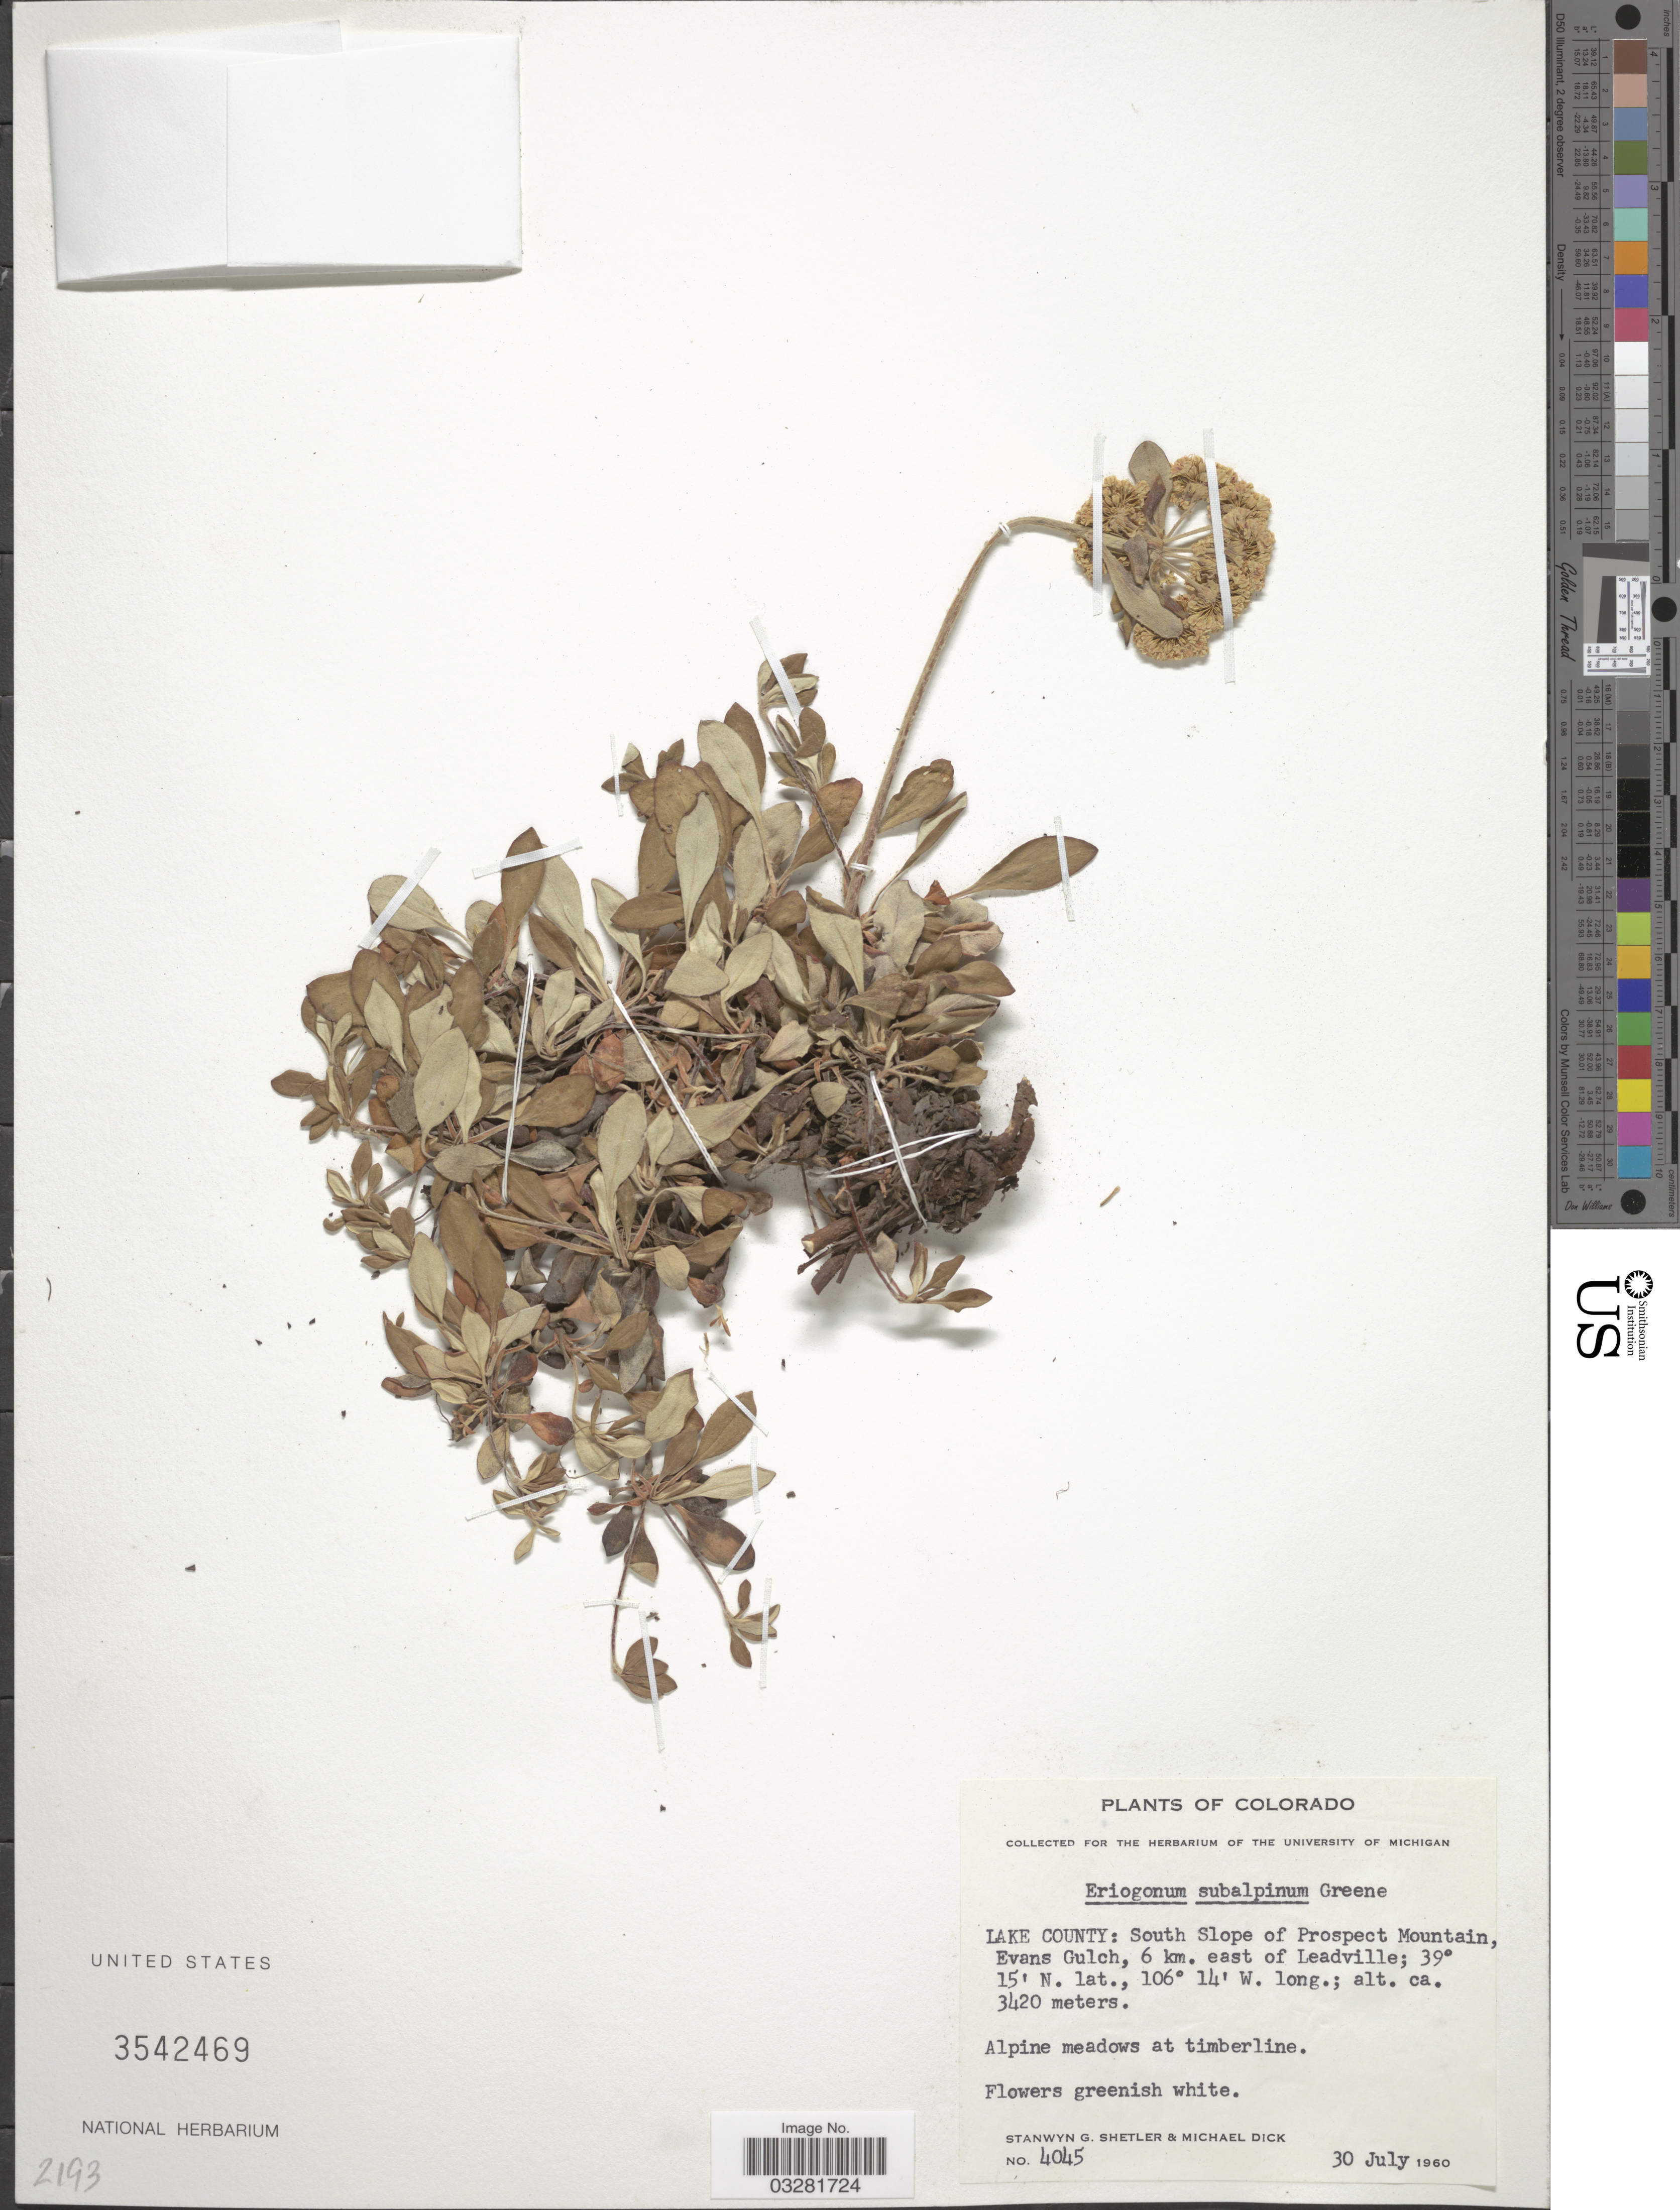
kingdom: Plantae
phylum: Tracheophyta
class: Magnoliopsida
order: Caryophyllales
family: Polygonaceae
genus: Eriogonum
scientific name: Eriogonum umbellatum var. subalpinum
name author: M.E. Jones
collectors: S. Shetler & M. Dick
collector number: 4045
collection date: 1960-07-30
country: United States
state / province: Colorado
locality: Lake County: South slope of Prospect Mountain, Evans Gulch, 6 km. east of Leadville. Alpine meadows at timeberline.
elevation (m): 3420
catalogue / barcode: US 3542469